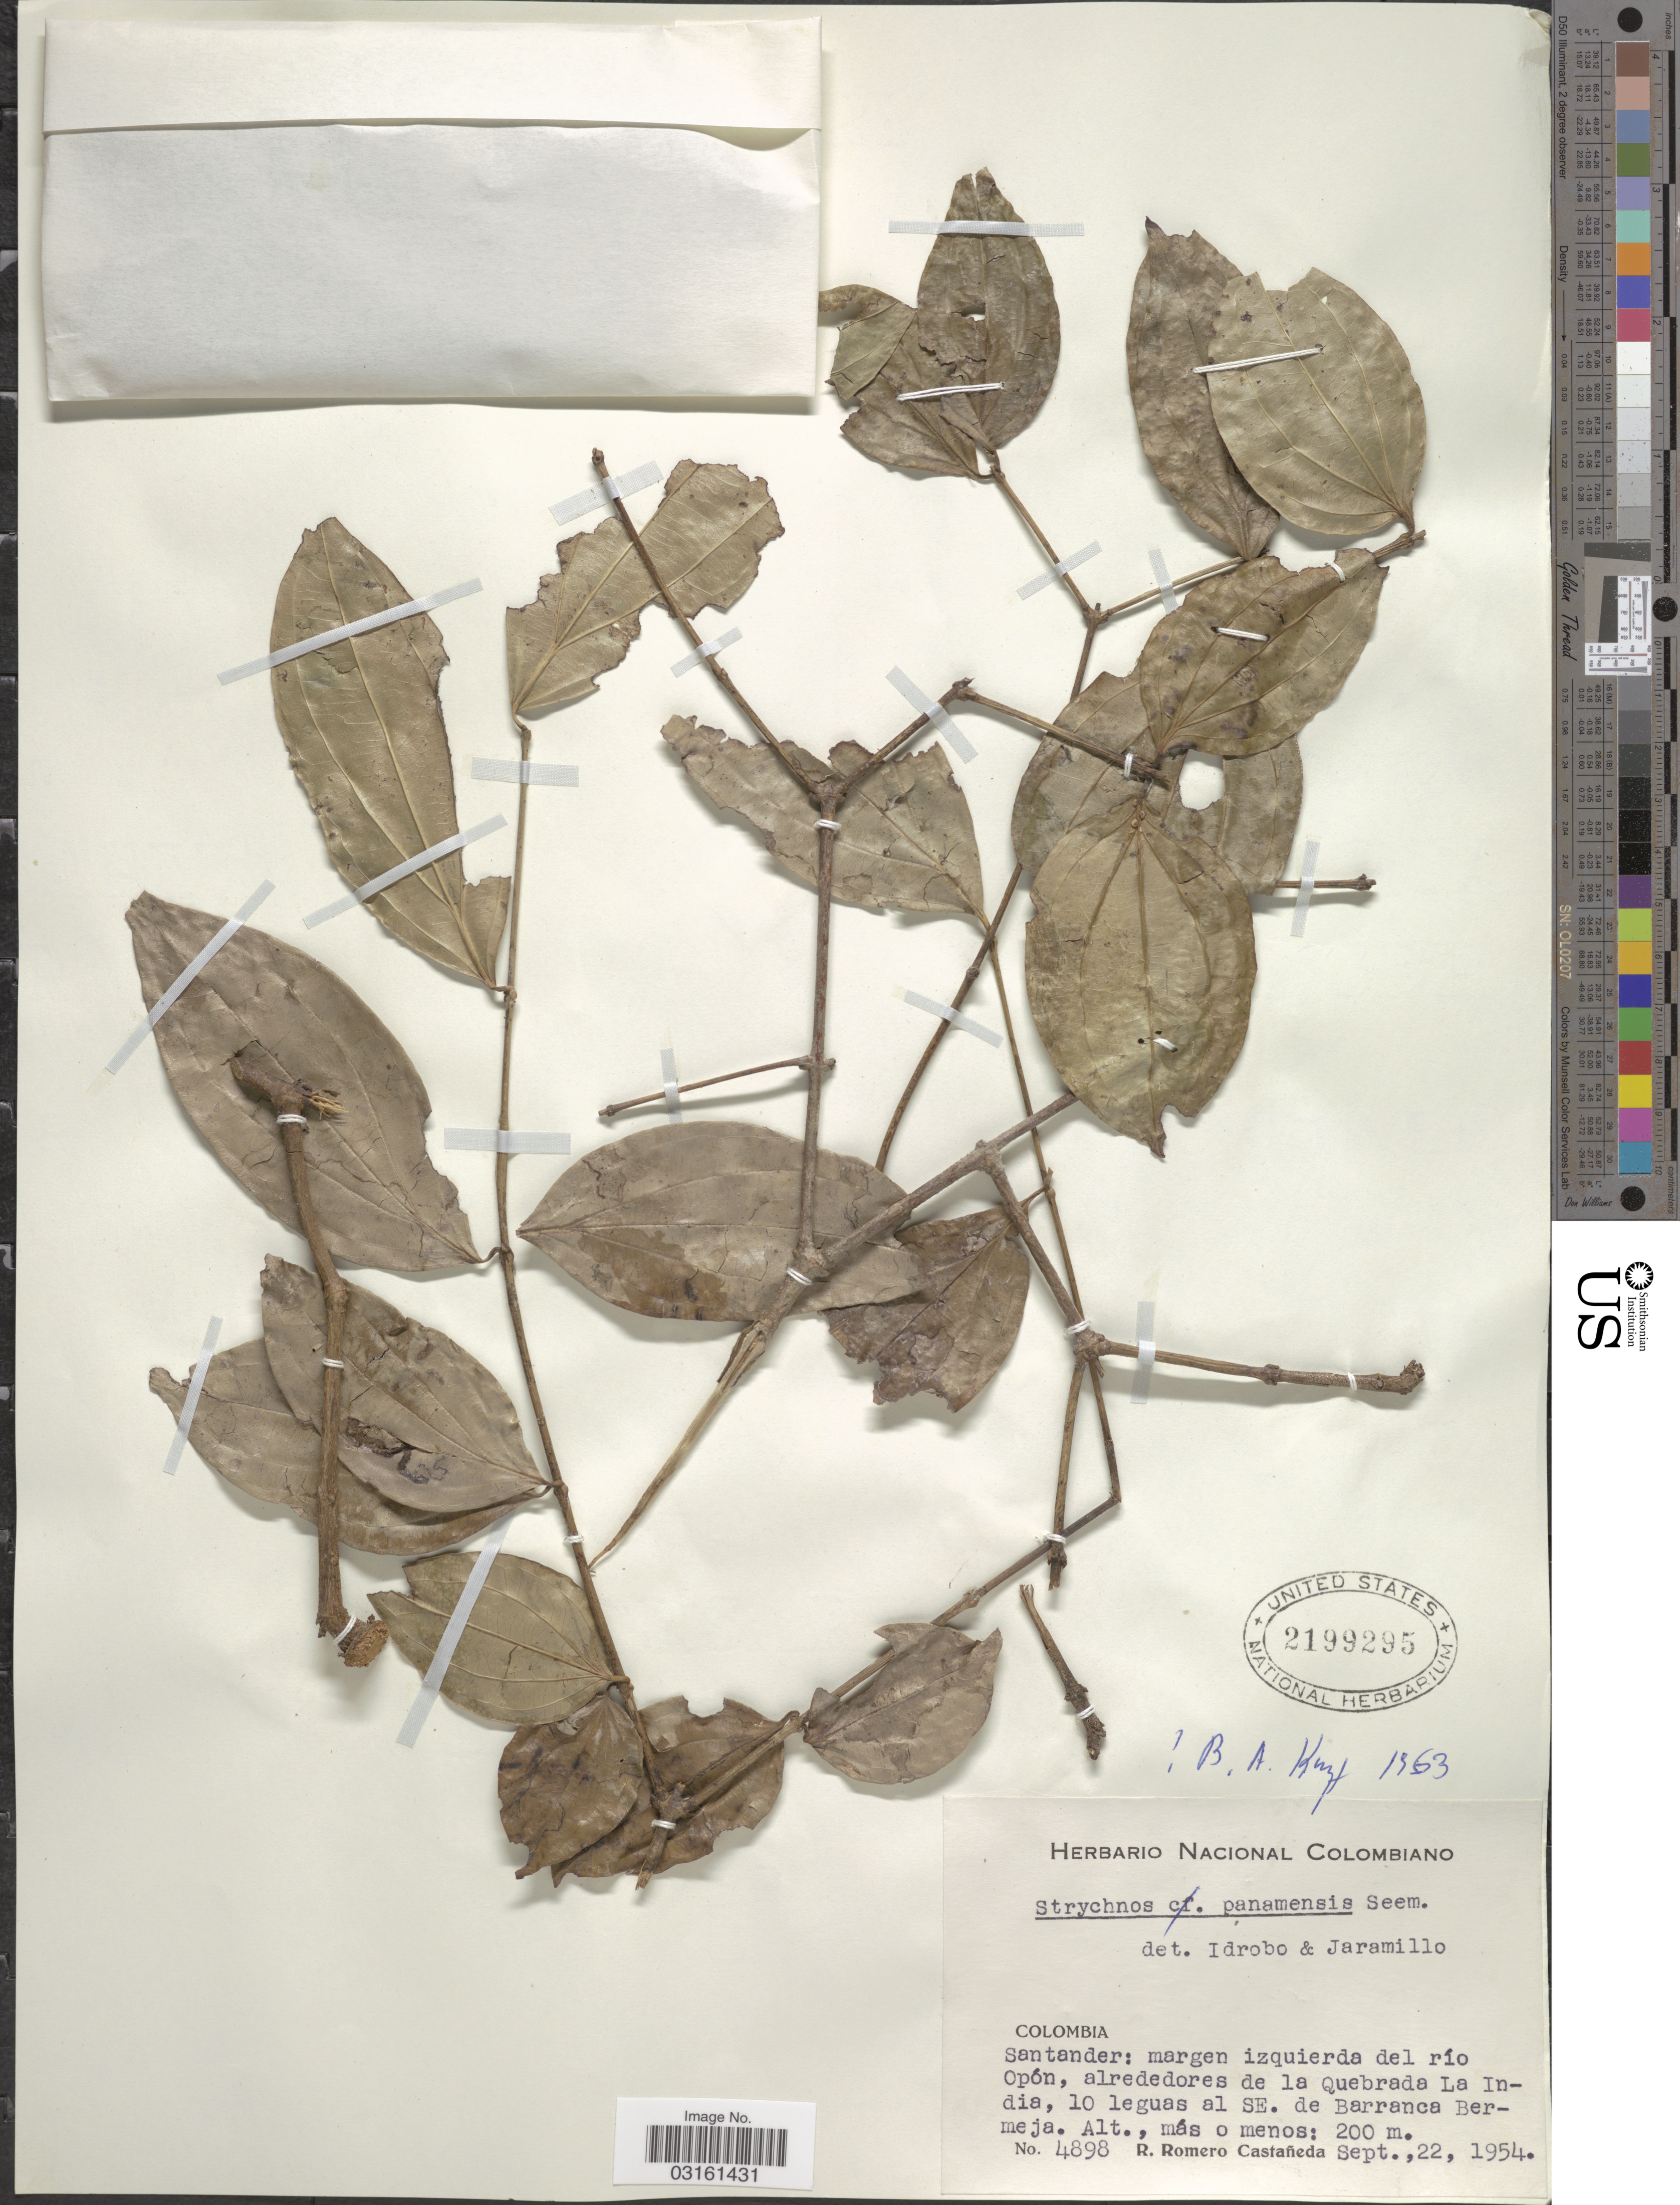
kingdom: Plantae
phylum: Tracheophyta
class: Magnoliopsida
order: Gentianales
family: Loganiaceae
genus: Strychnos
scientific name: Strychnos panamensis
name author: Seem.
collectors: R. Romero Castañeda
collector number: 4898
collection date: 1954-09-22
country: Colombia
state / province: Santander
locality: Margen izquierda del río Opón, alrededores de la Quebrada La India, 10 leguas al SE. de Barranca Bermeja.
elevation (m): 200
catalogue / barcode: US 2199295